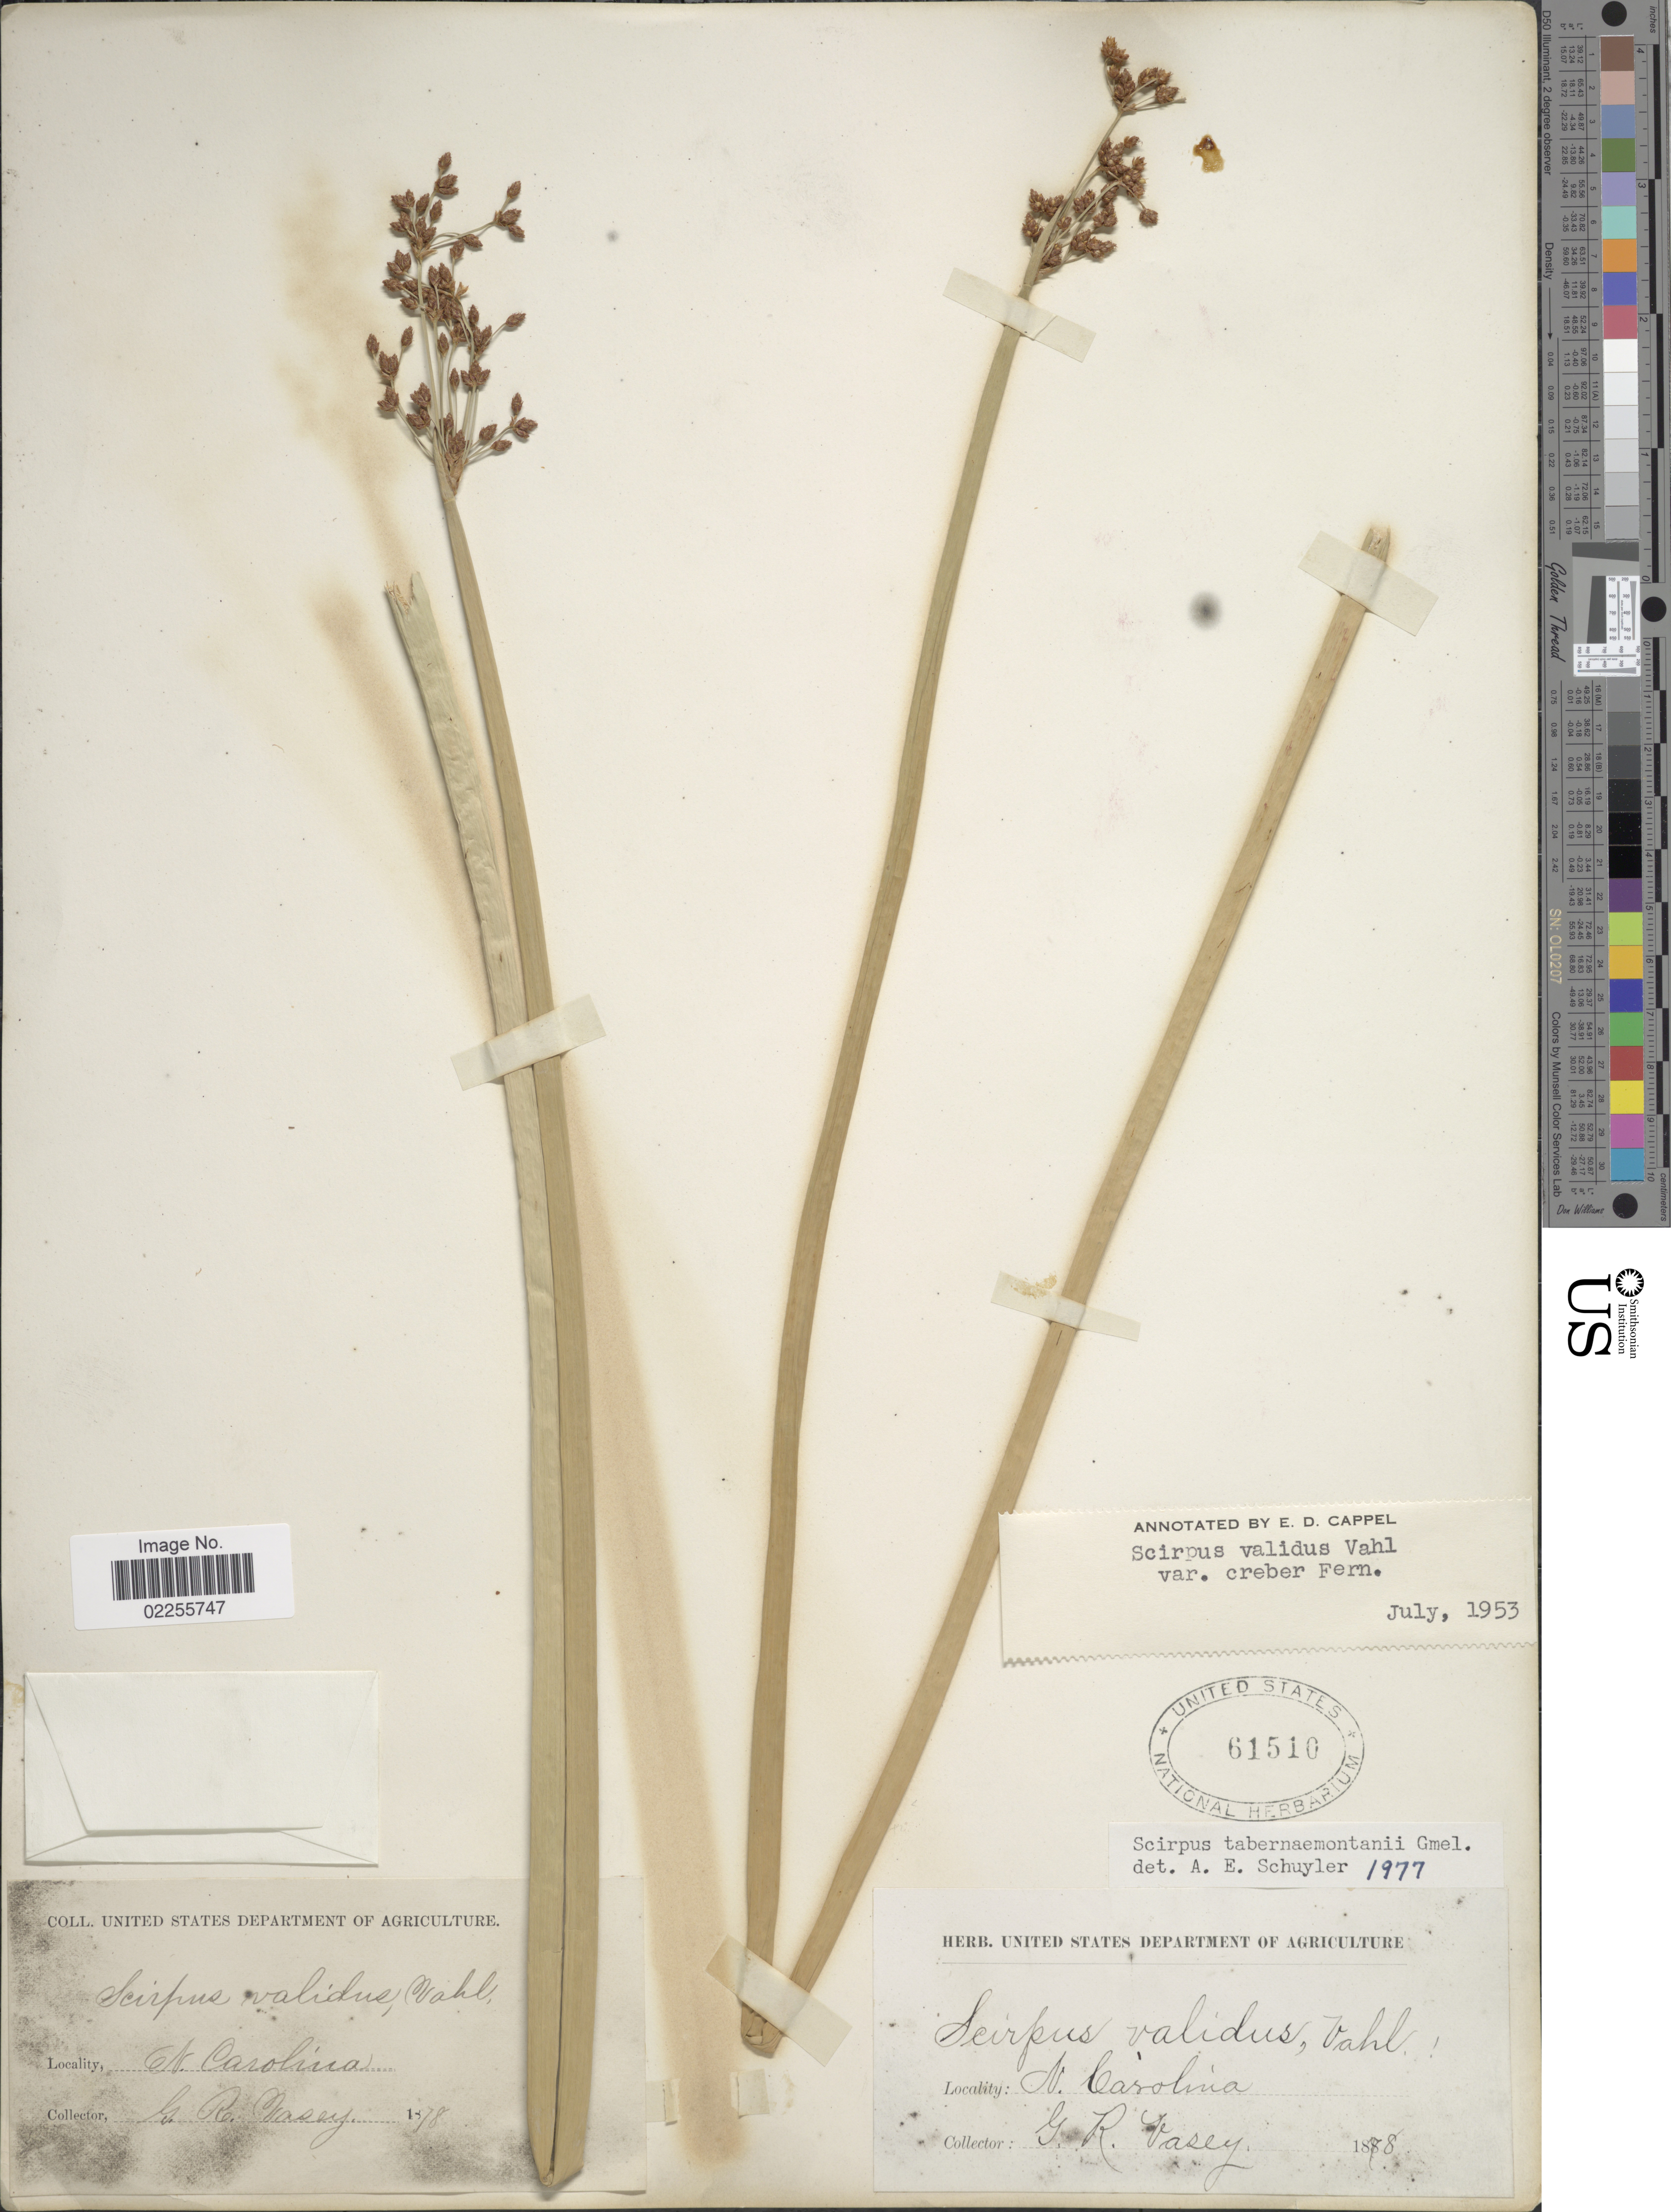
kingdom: Plantae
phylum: Tracheophyta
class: Liliopsida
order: Poales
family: Cyperaceae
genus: Schoenoplectus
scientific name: Schoenoplectus tabernaemontani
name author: (C.C. Gmel.) Palla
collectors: G. R. Vasey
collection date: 1878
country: United States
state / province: North Carolina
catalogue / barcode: US 61510